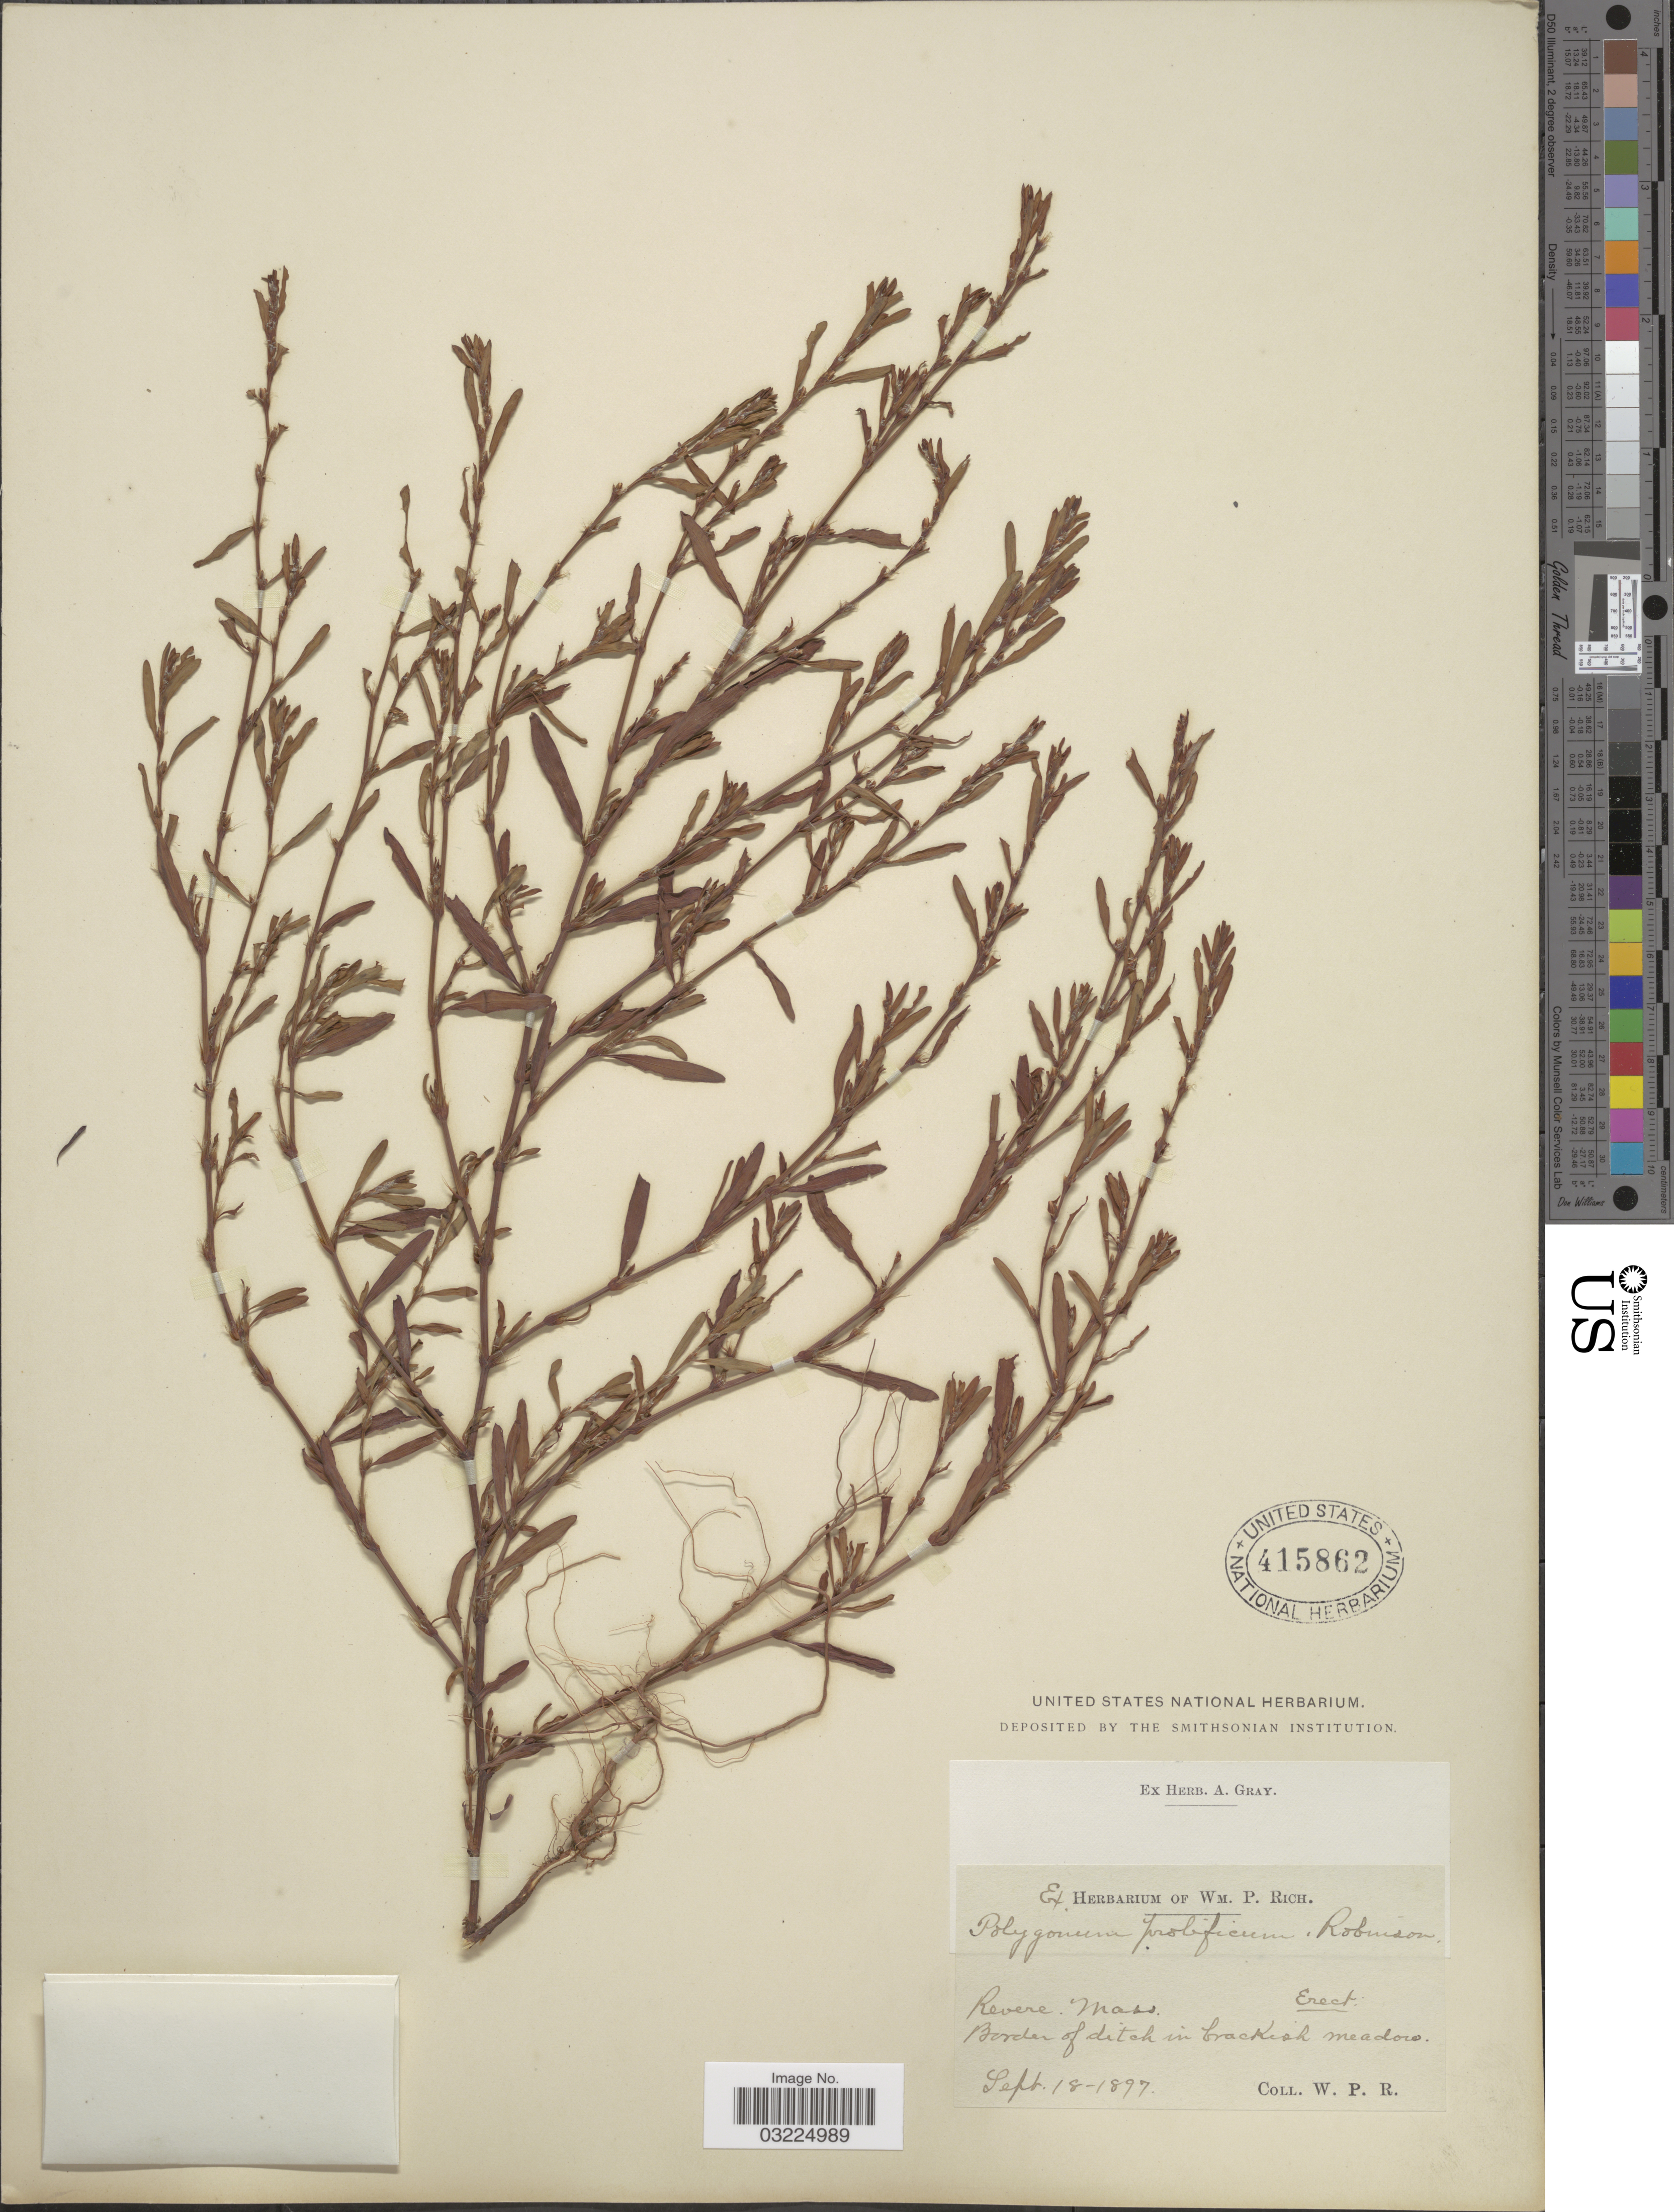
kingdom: Plantae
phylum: Tracheophyta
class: Magnoliopsida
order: Caryophyllales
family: Polygonaceae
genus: Polygonum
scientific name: Polygonum prolificum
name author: (Small) B.L. Rob.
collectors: W. P. Rich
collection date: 1897-09-18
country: United States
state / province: Massachusetts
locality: Revere. Border of ditch in brackish meadow.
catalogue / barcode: US 415862